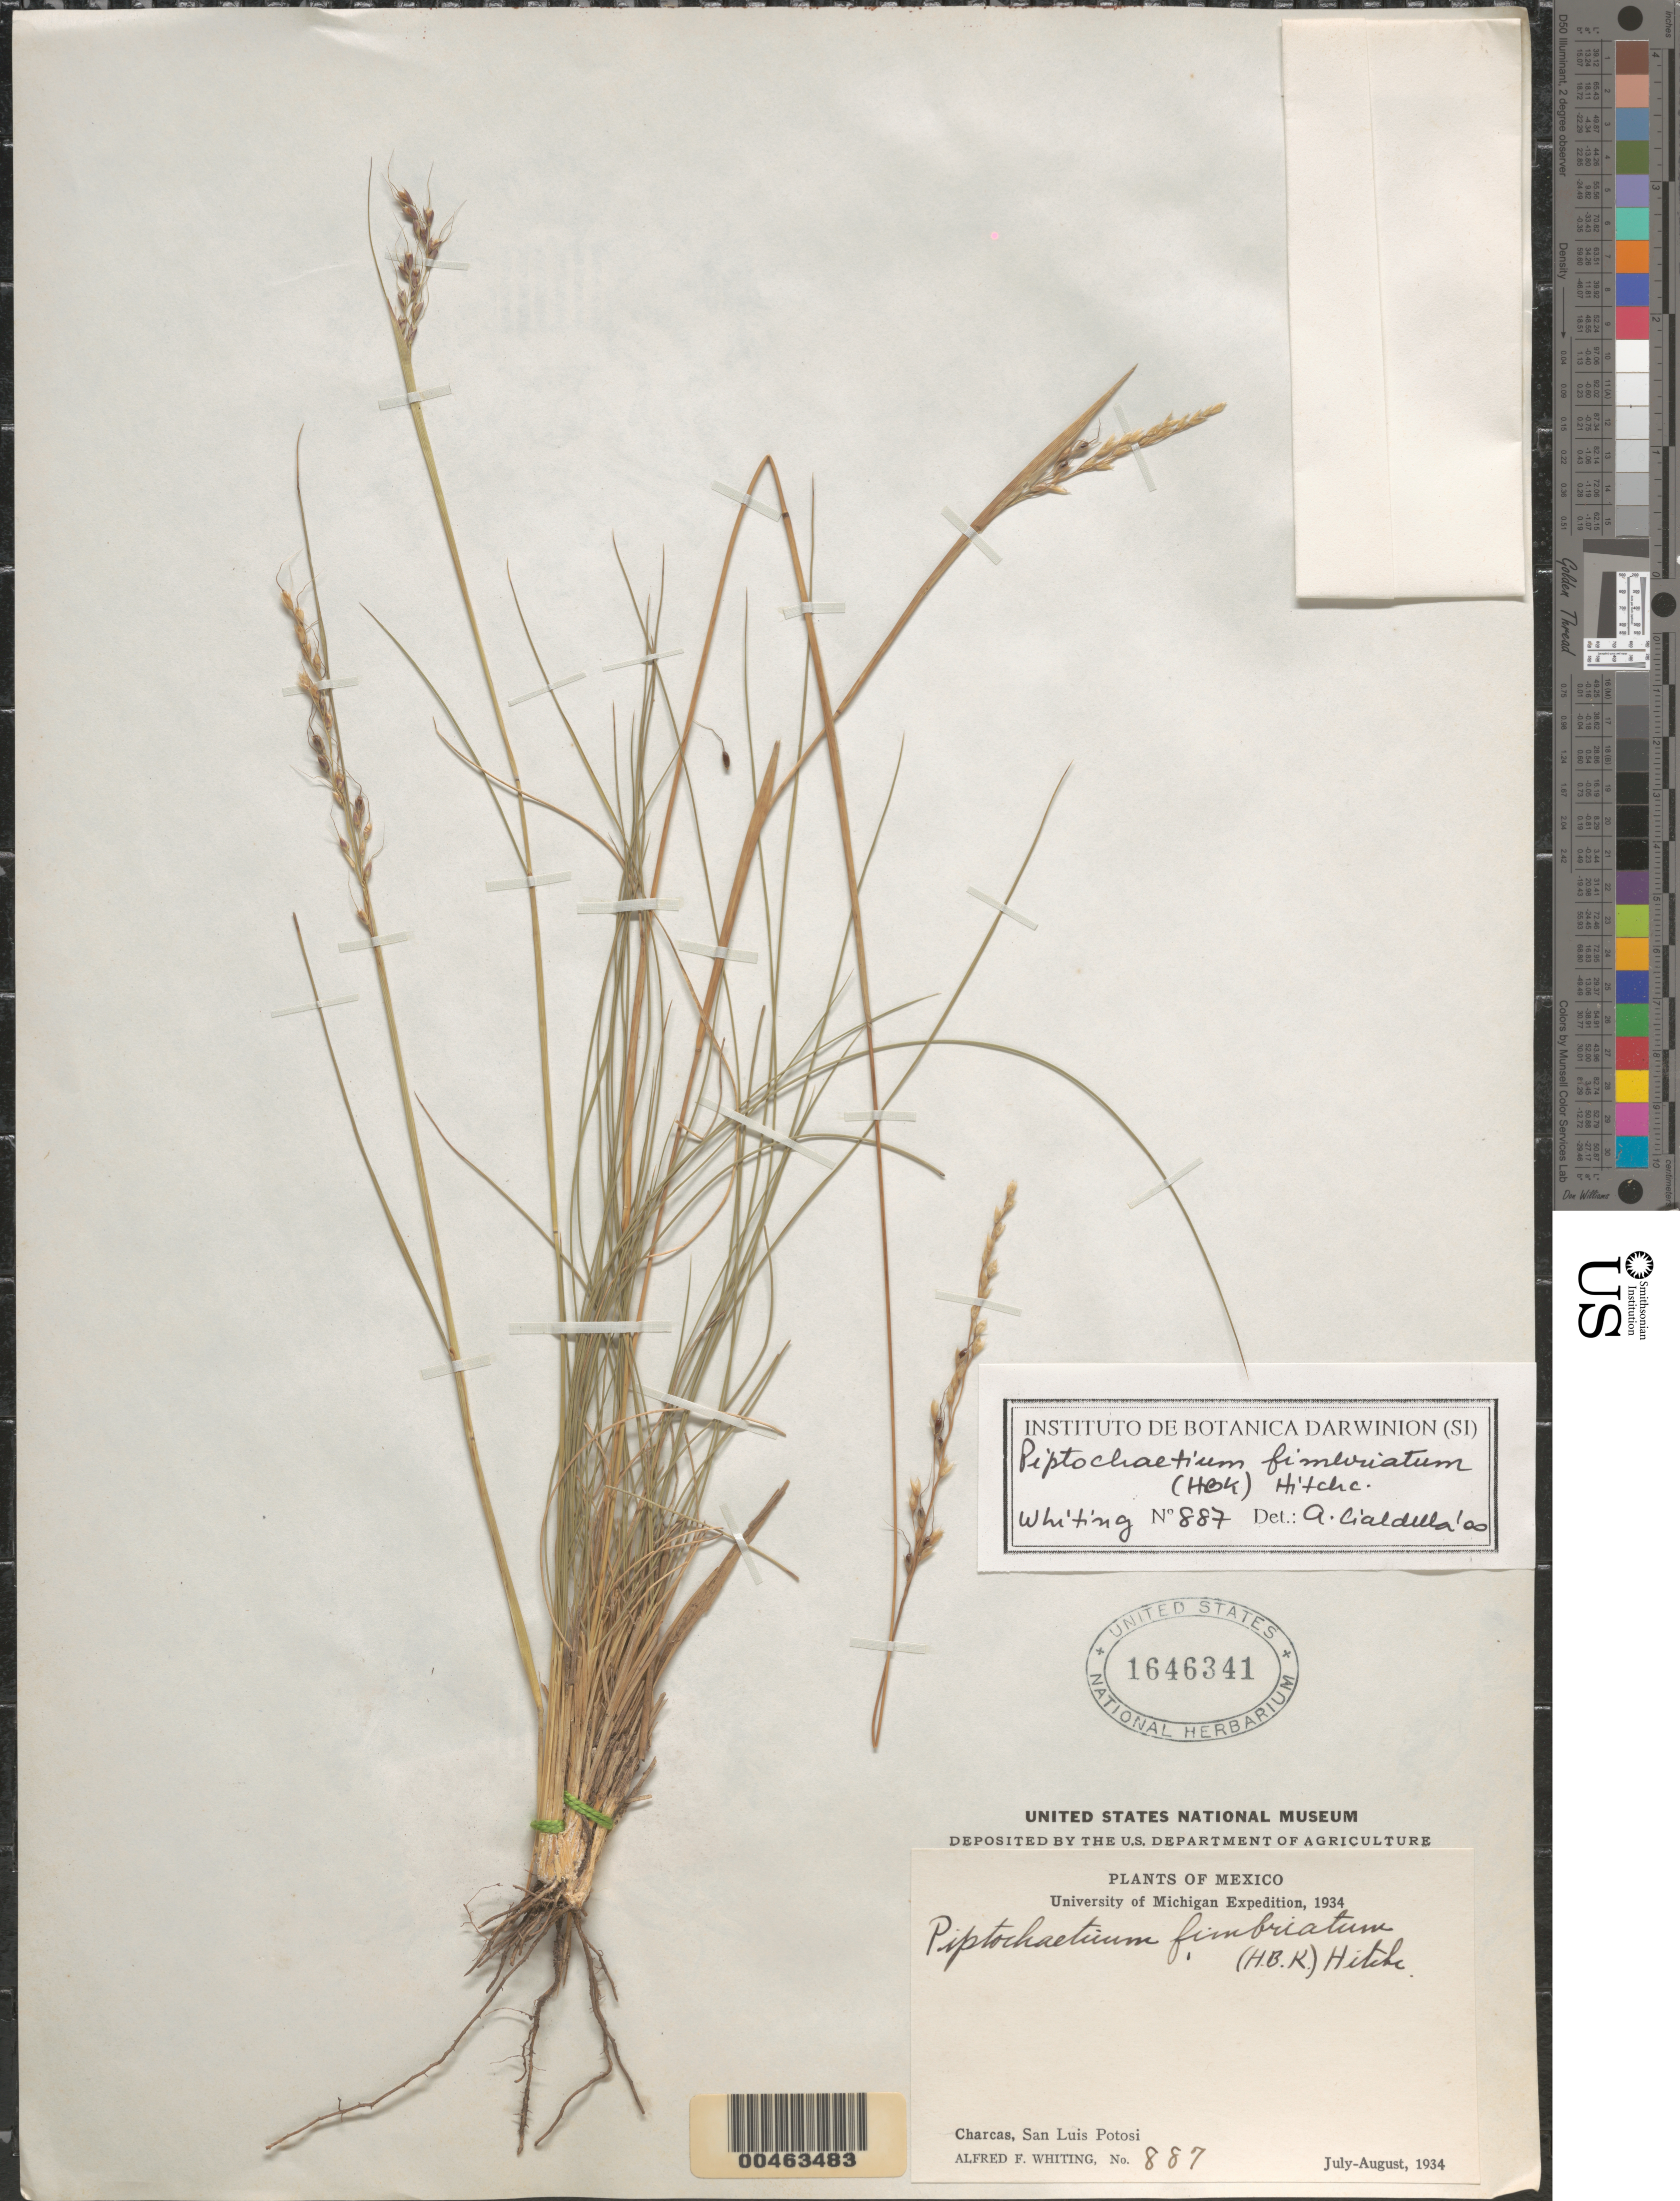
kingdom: Plantae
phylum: Tracheophyta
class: Liliopsida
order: Poales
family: Poaceae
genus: Piptochaetium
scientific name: Piptochaetium fimbriatum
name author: (Kunth) Hitchc.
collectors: A. F. Whiting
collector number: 887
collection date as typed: Jul 1934 to Aug 1934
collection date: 1934-07/1934-08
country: Mexico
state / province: San Luis Potosi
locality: Charcas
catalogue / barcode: US 1646341